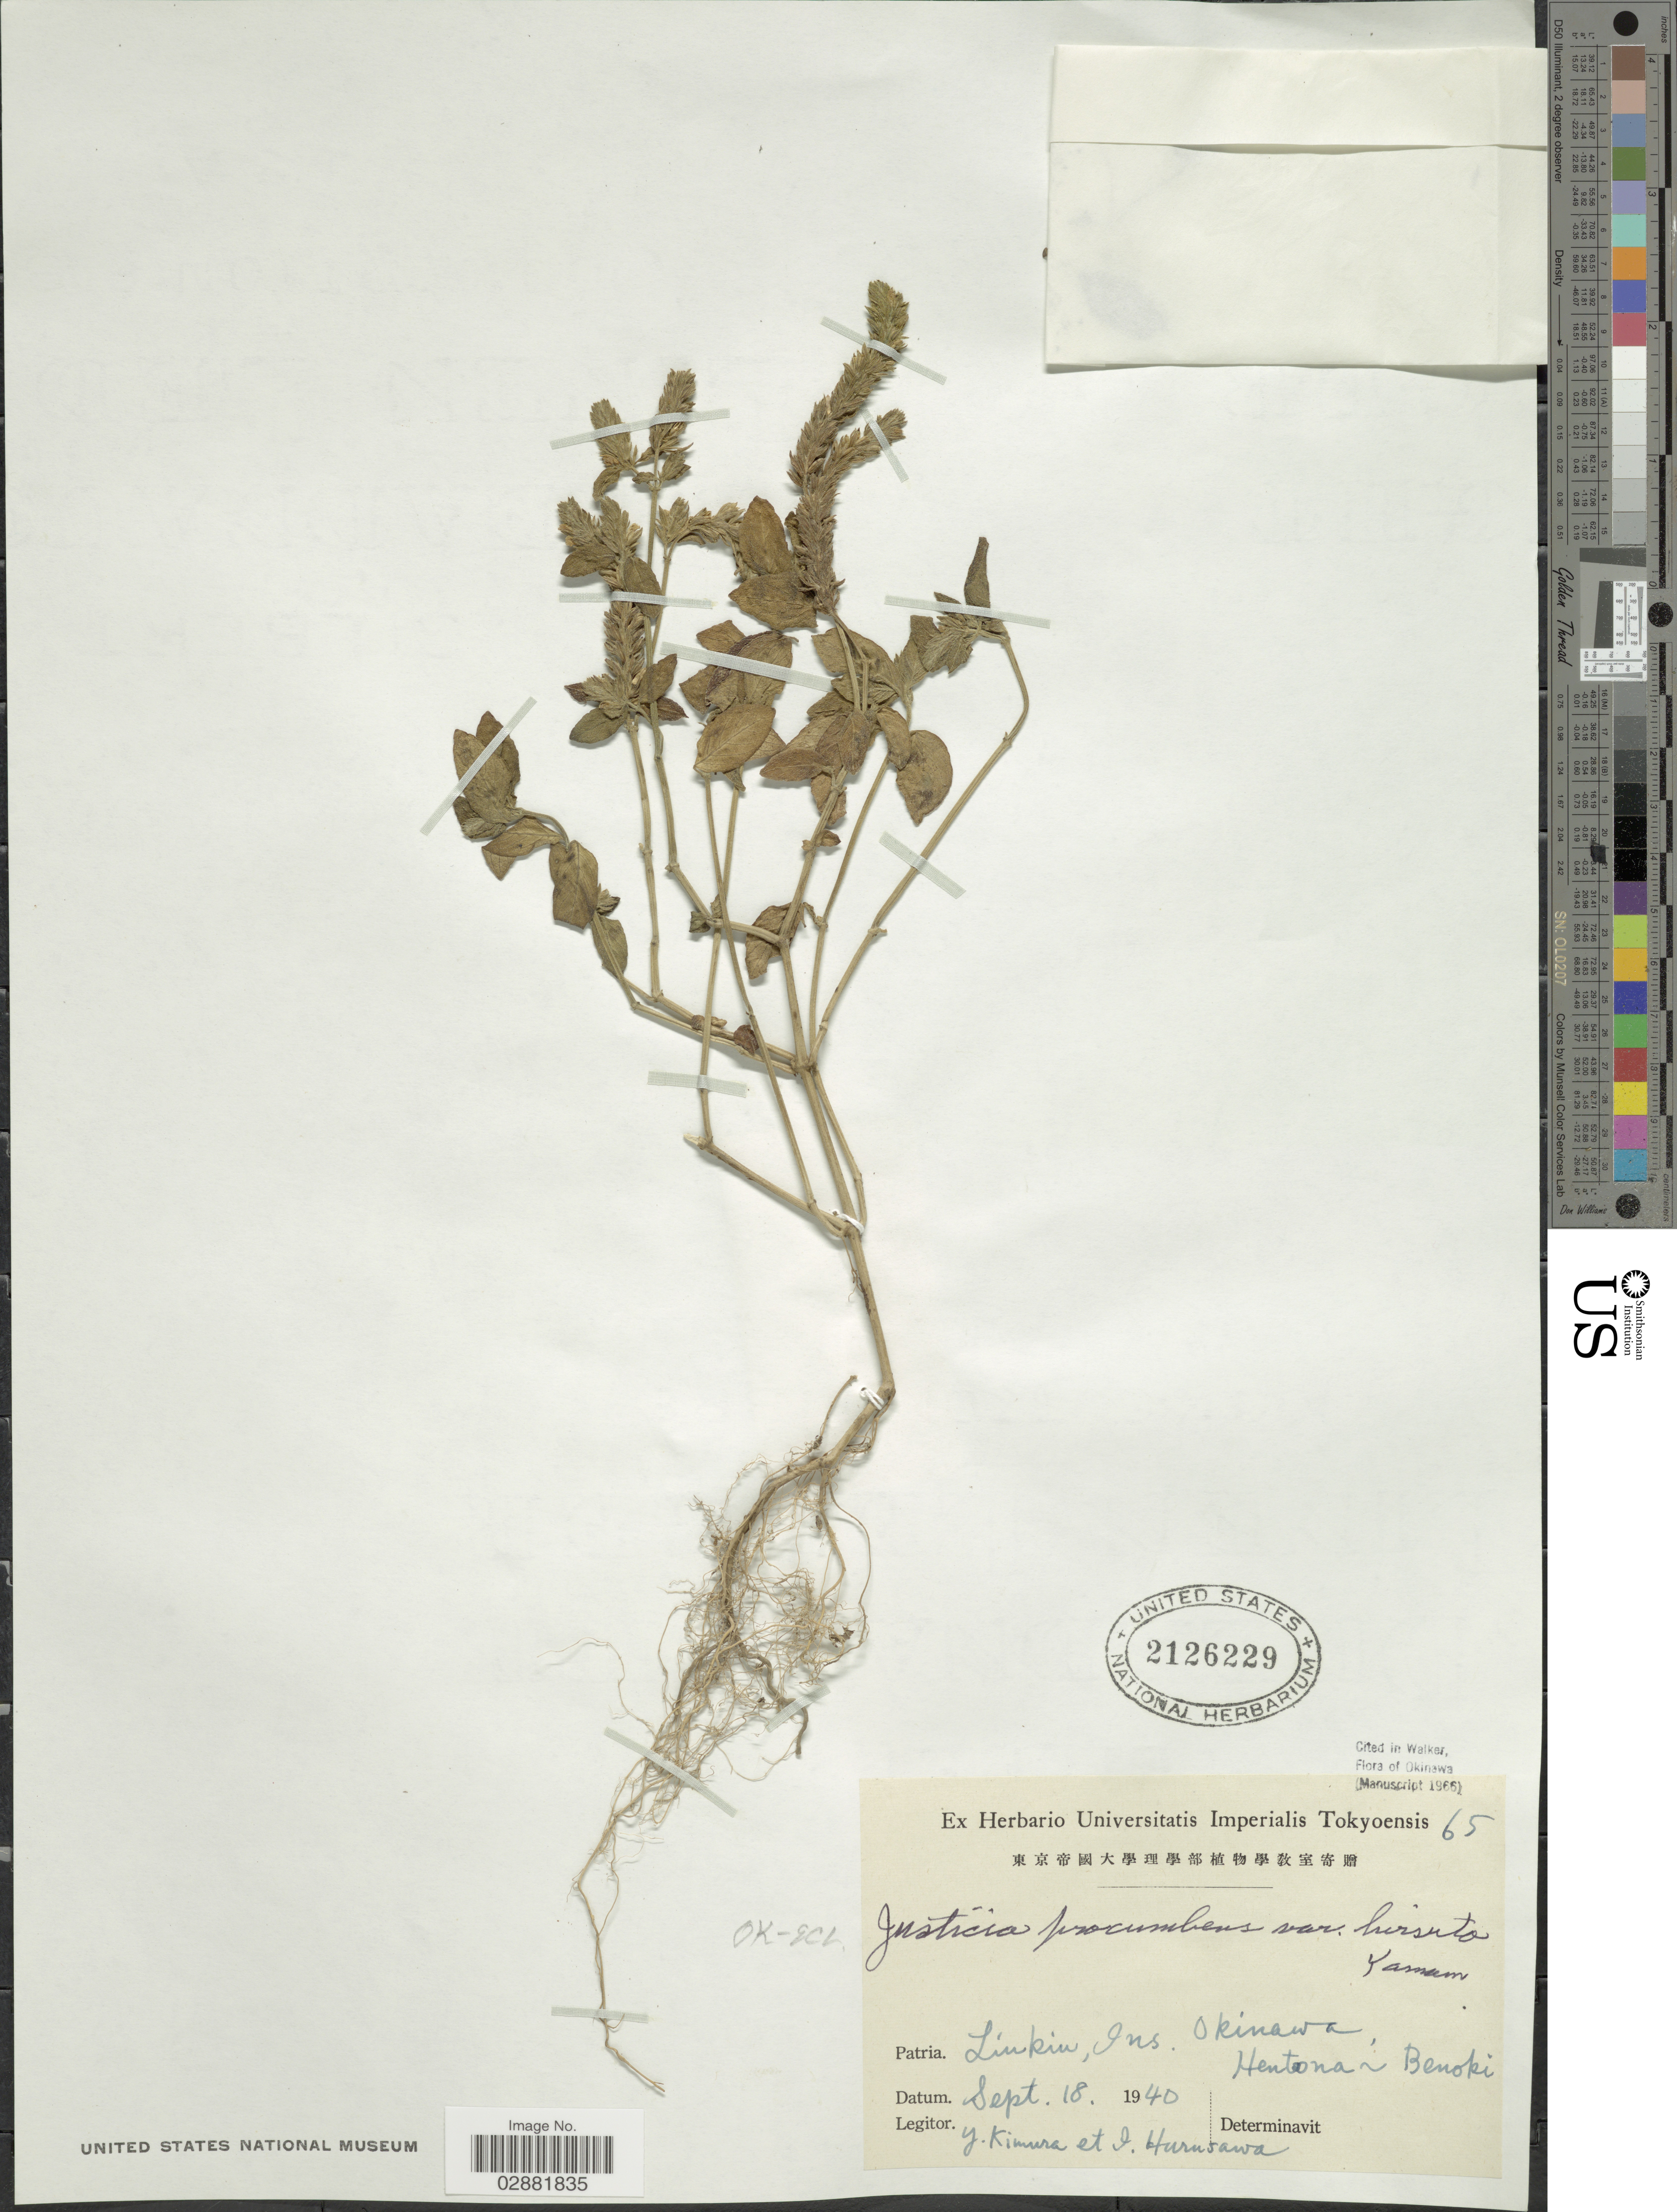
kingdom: Plantae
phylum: Tracheophyta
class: Magnoliopsida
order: Lamiales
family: Acanthaceae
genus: Justicia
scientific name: Justicia procumbens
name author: L.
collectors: Y. Kimura & I. Hurusawa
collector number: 65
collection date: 1940-09-18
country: Japan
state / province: Okinawa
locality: Patria. Liukiu, Ins. Okinawa, Hentonai Benoki.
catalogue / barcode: US 2126229